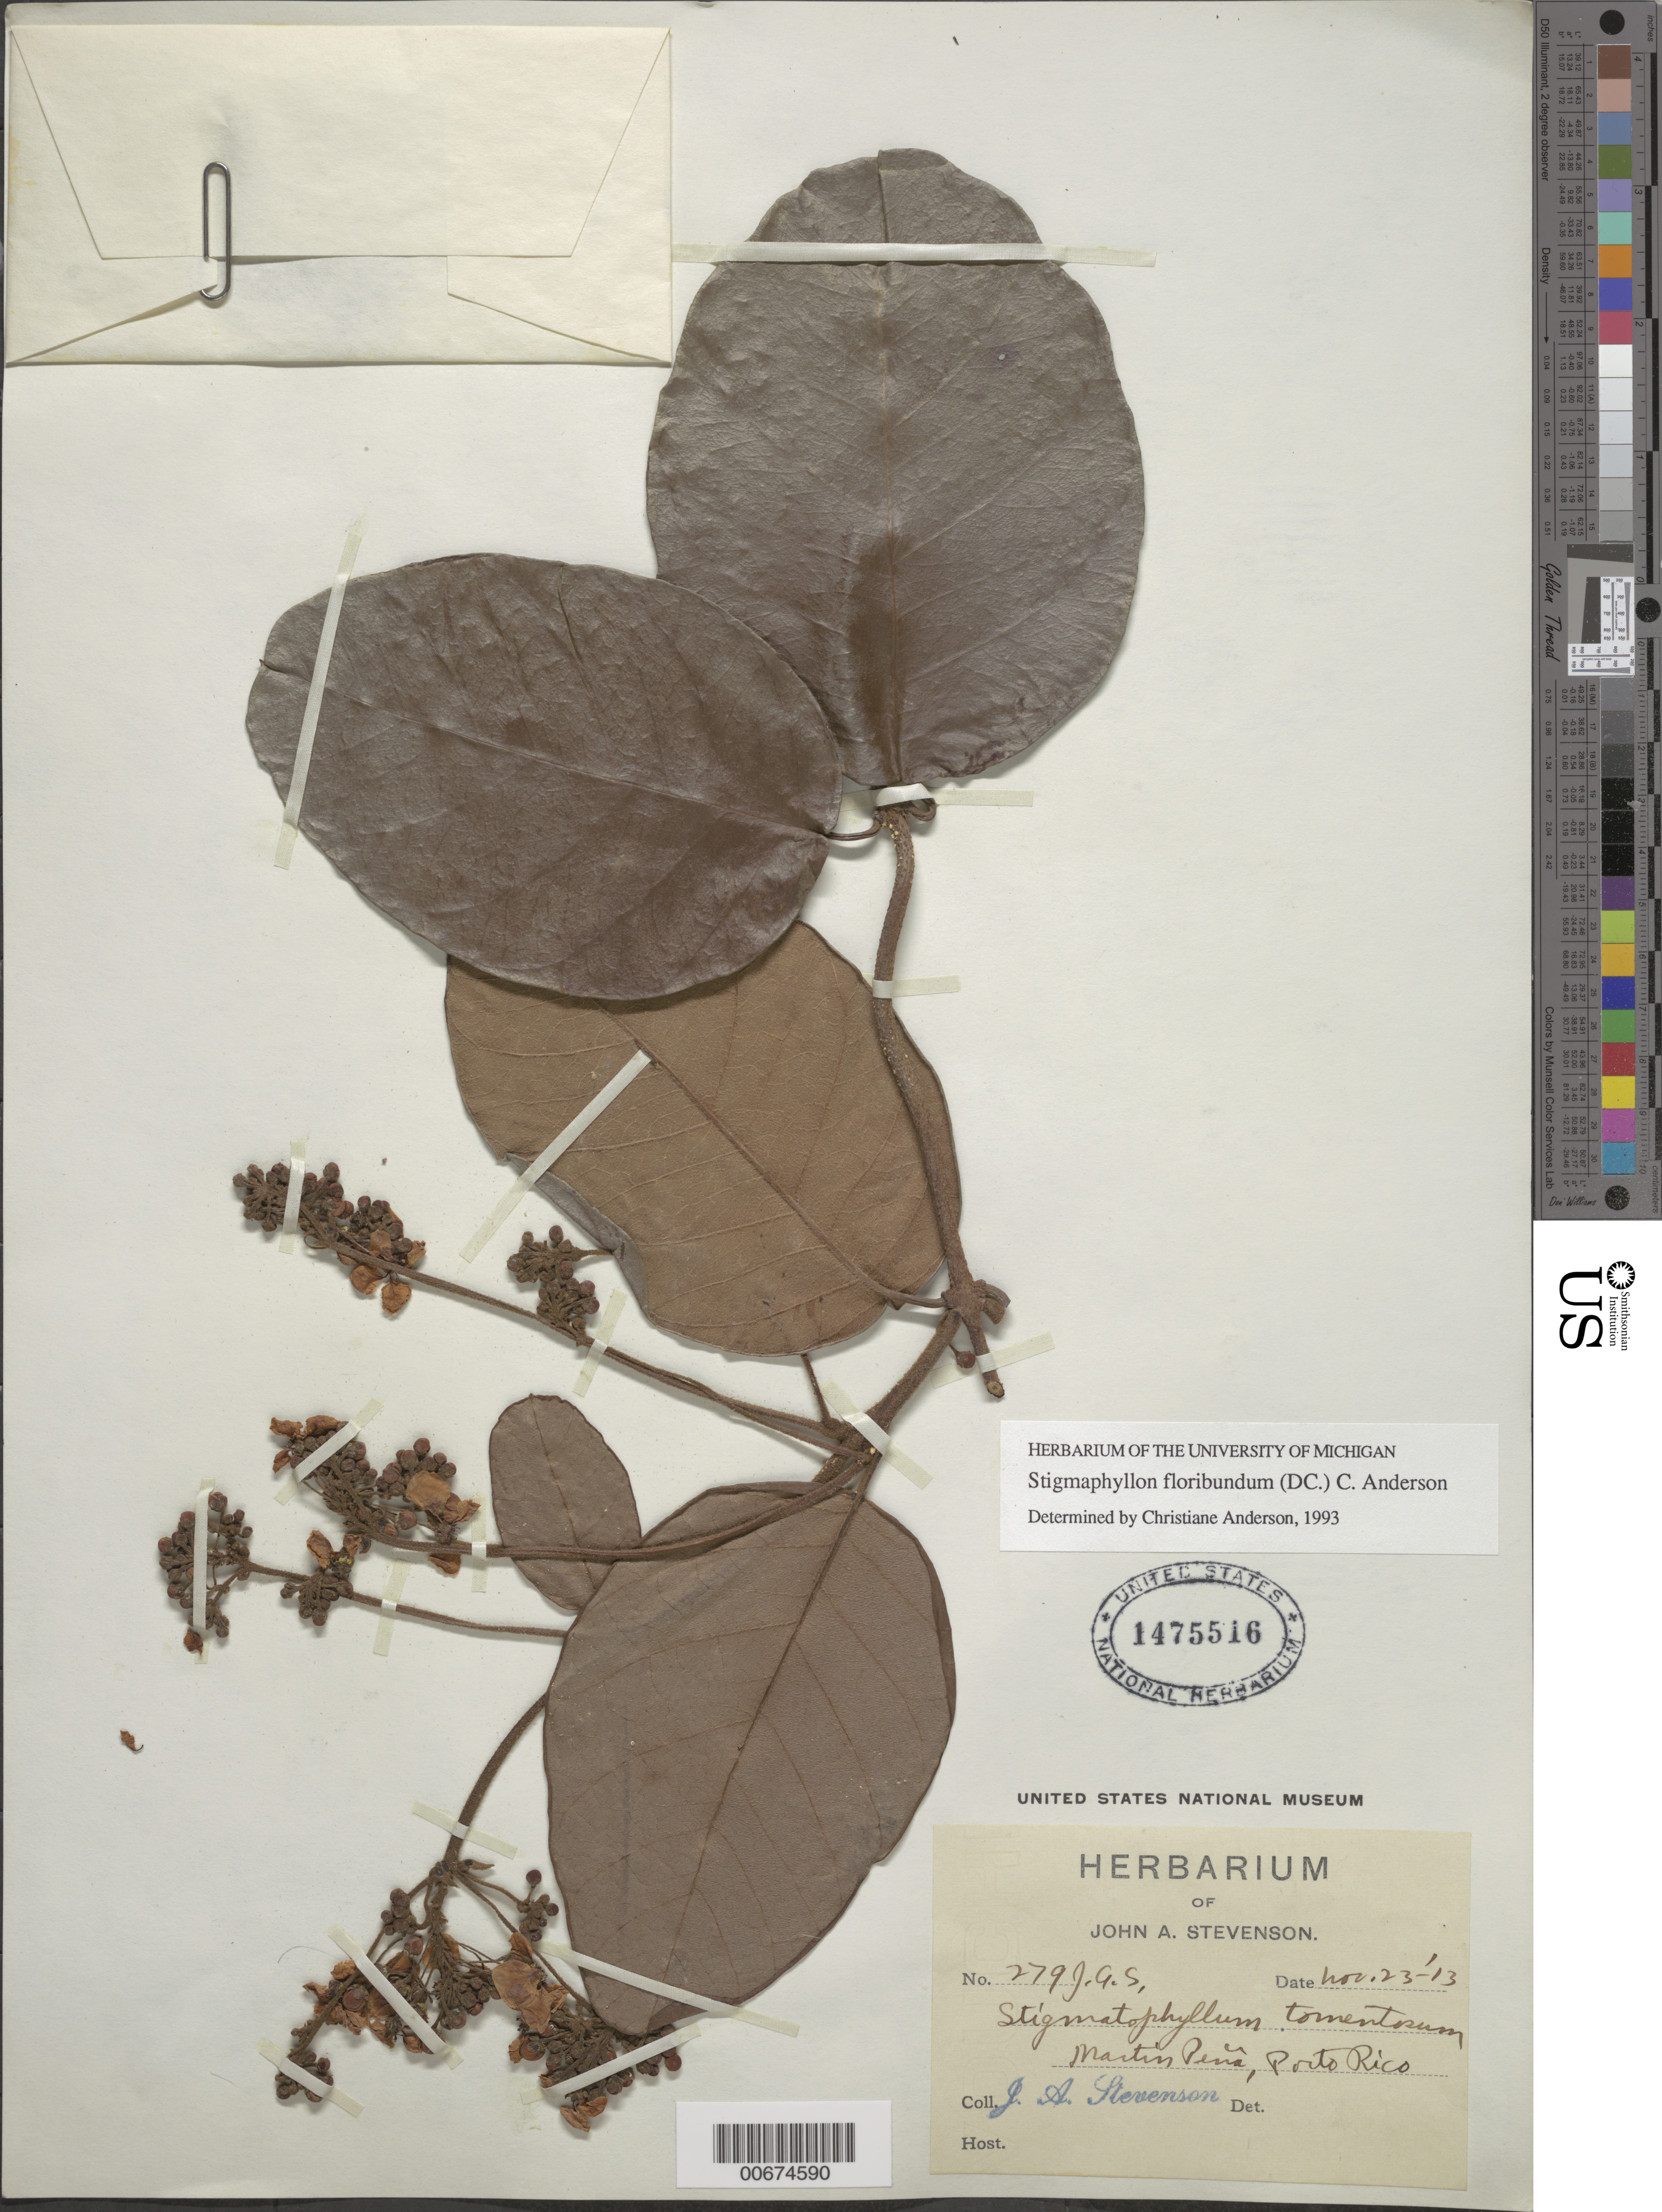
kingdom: Plantae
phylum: Tracheophyta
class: Magnoliopsida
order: Malpighiales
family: Malpighiaceae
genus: Stigmaphyllon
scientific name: Stigmaphyllon floribundum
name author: (DC.) C.E. Anderson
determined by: Anderson, C.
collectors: J. Stevenson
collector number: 279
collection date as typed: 23 Nov 1913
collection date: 1913-11-23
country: Puerto Rico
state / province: San Juan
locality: Martin Peña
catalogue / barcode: US 1475516